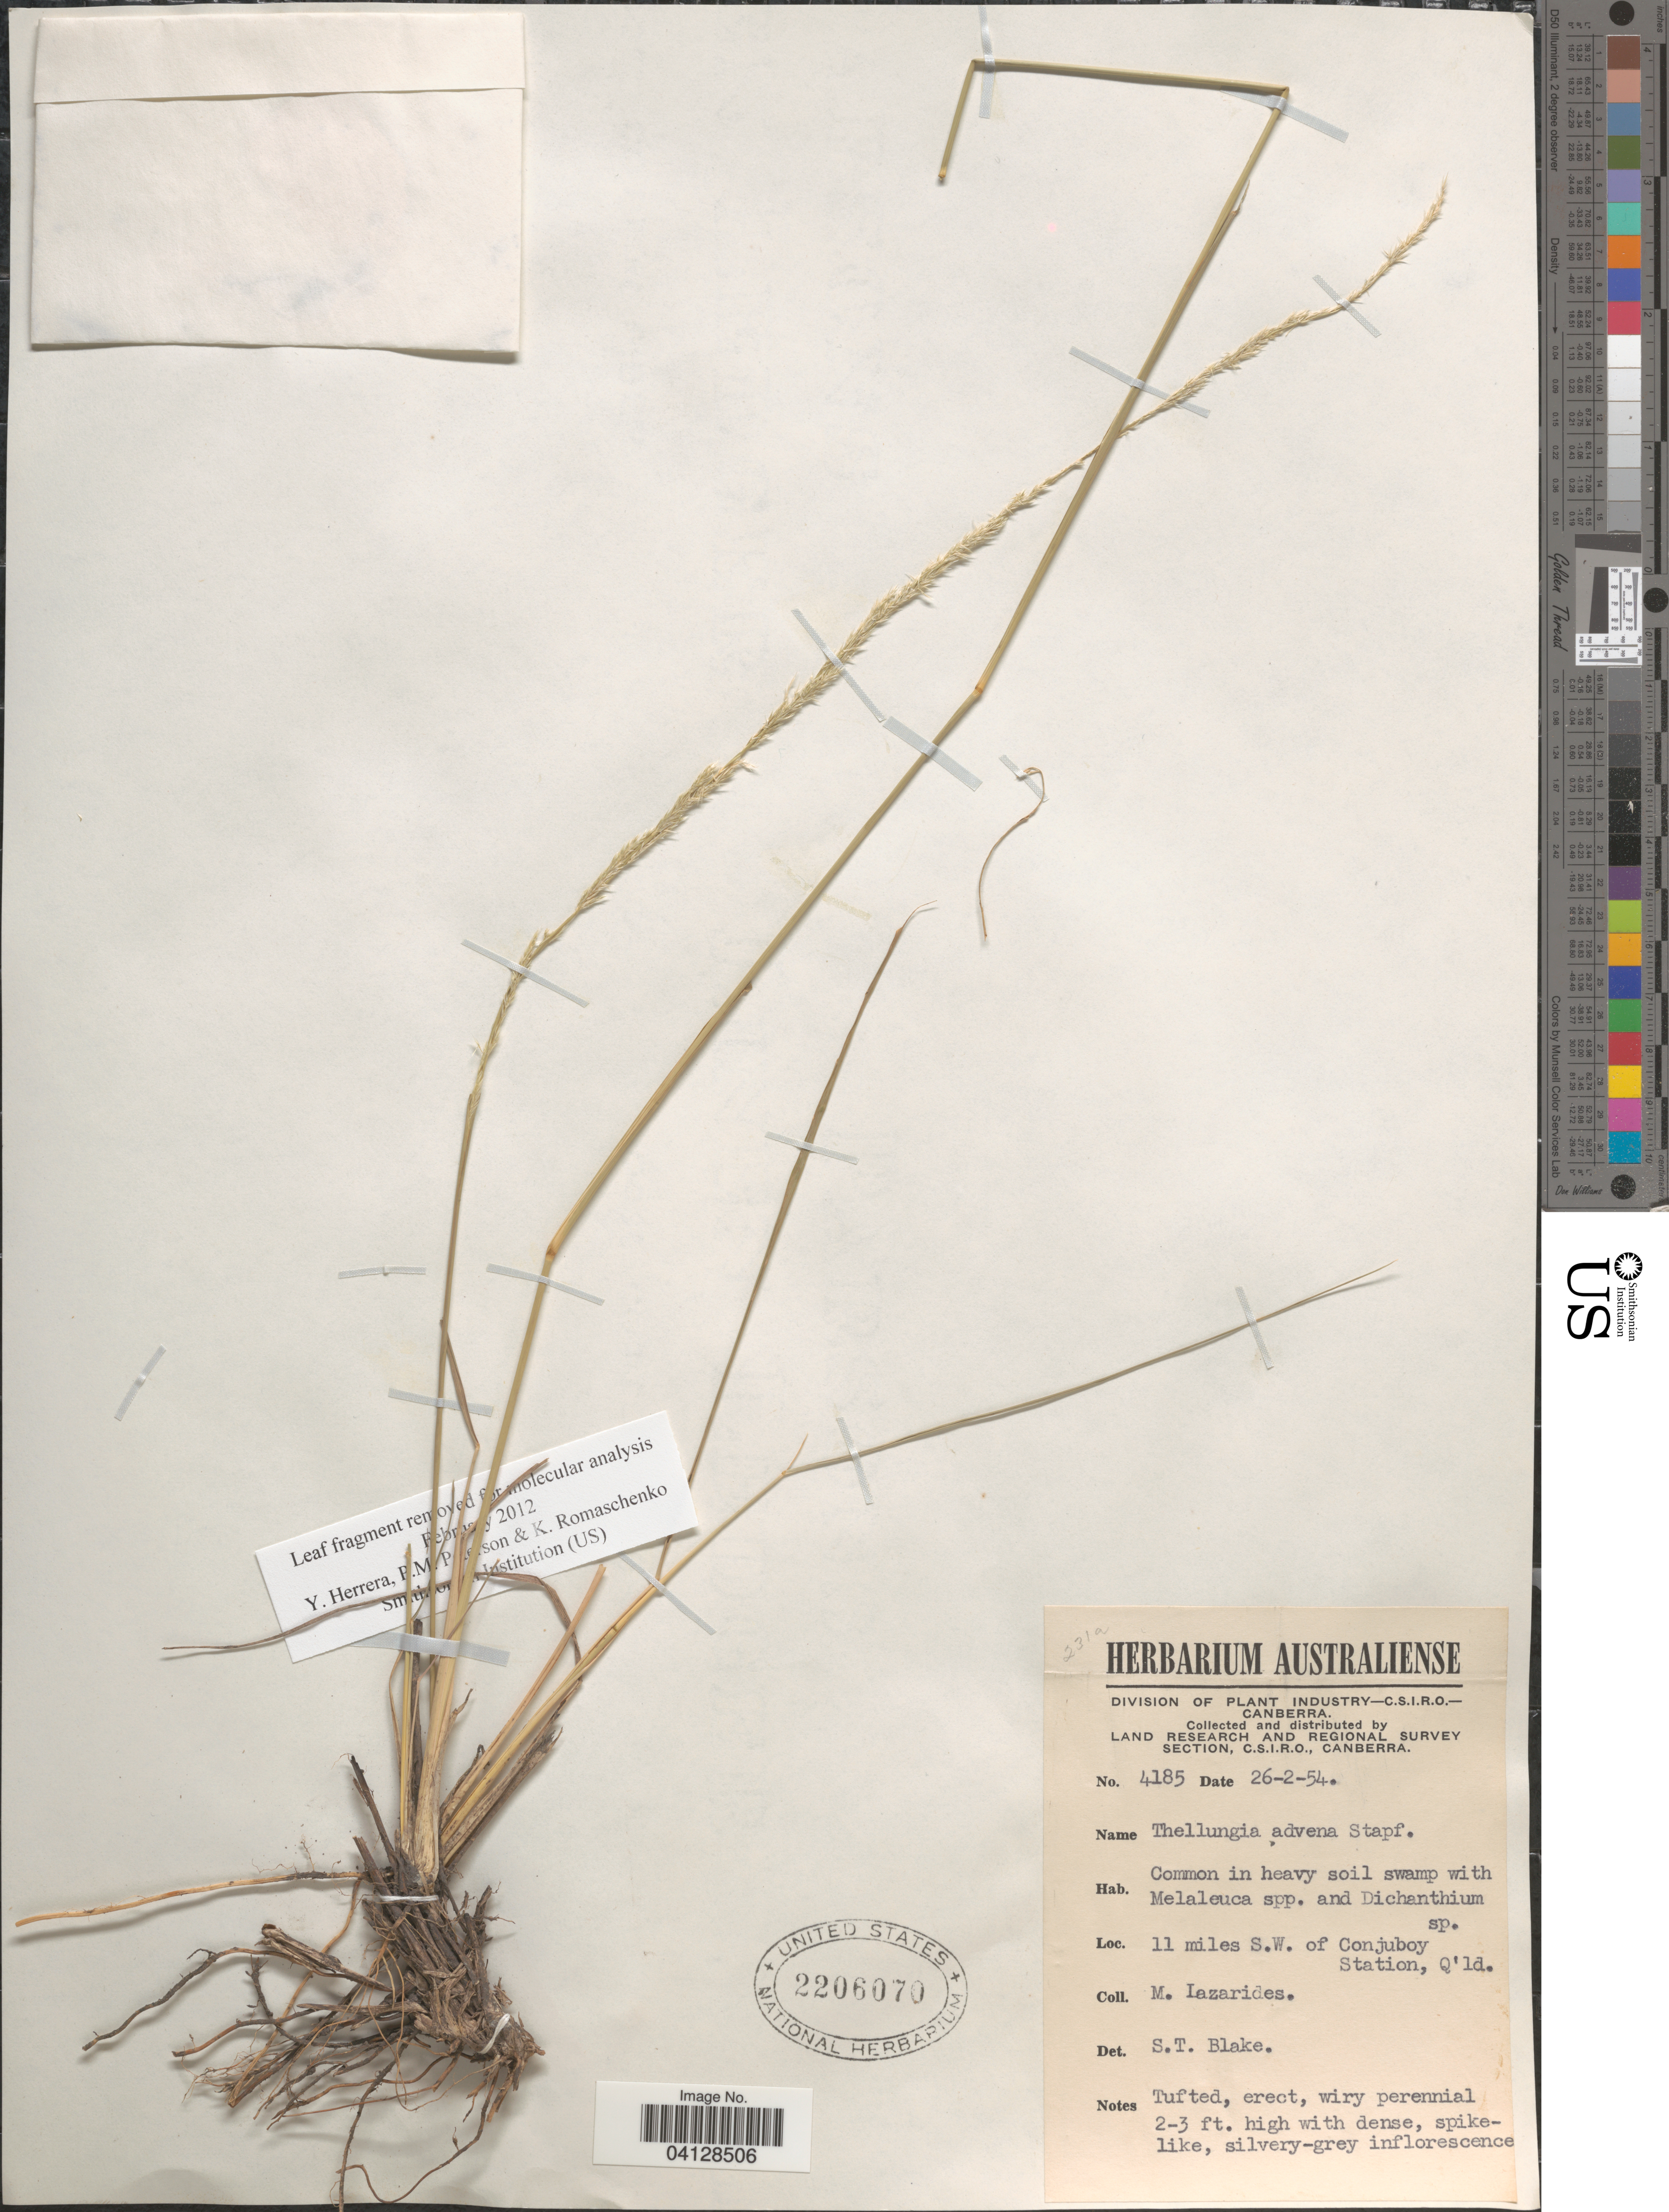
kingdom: Plantae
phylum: Tracheophyta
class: Liliopsida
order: Poales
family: Poaceae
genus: Thellungia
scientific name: Thellungia advena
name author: Stapf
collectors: M. Lazarides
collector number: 4185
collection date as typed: Transcribed d/m/y: 26/2/54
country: Australia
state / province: Queensland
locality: Land Research and Regional Survey. 11 miles S.W. of Conjuboy Station.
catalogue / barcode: US 2206070